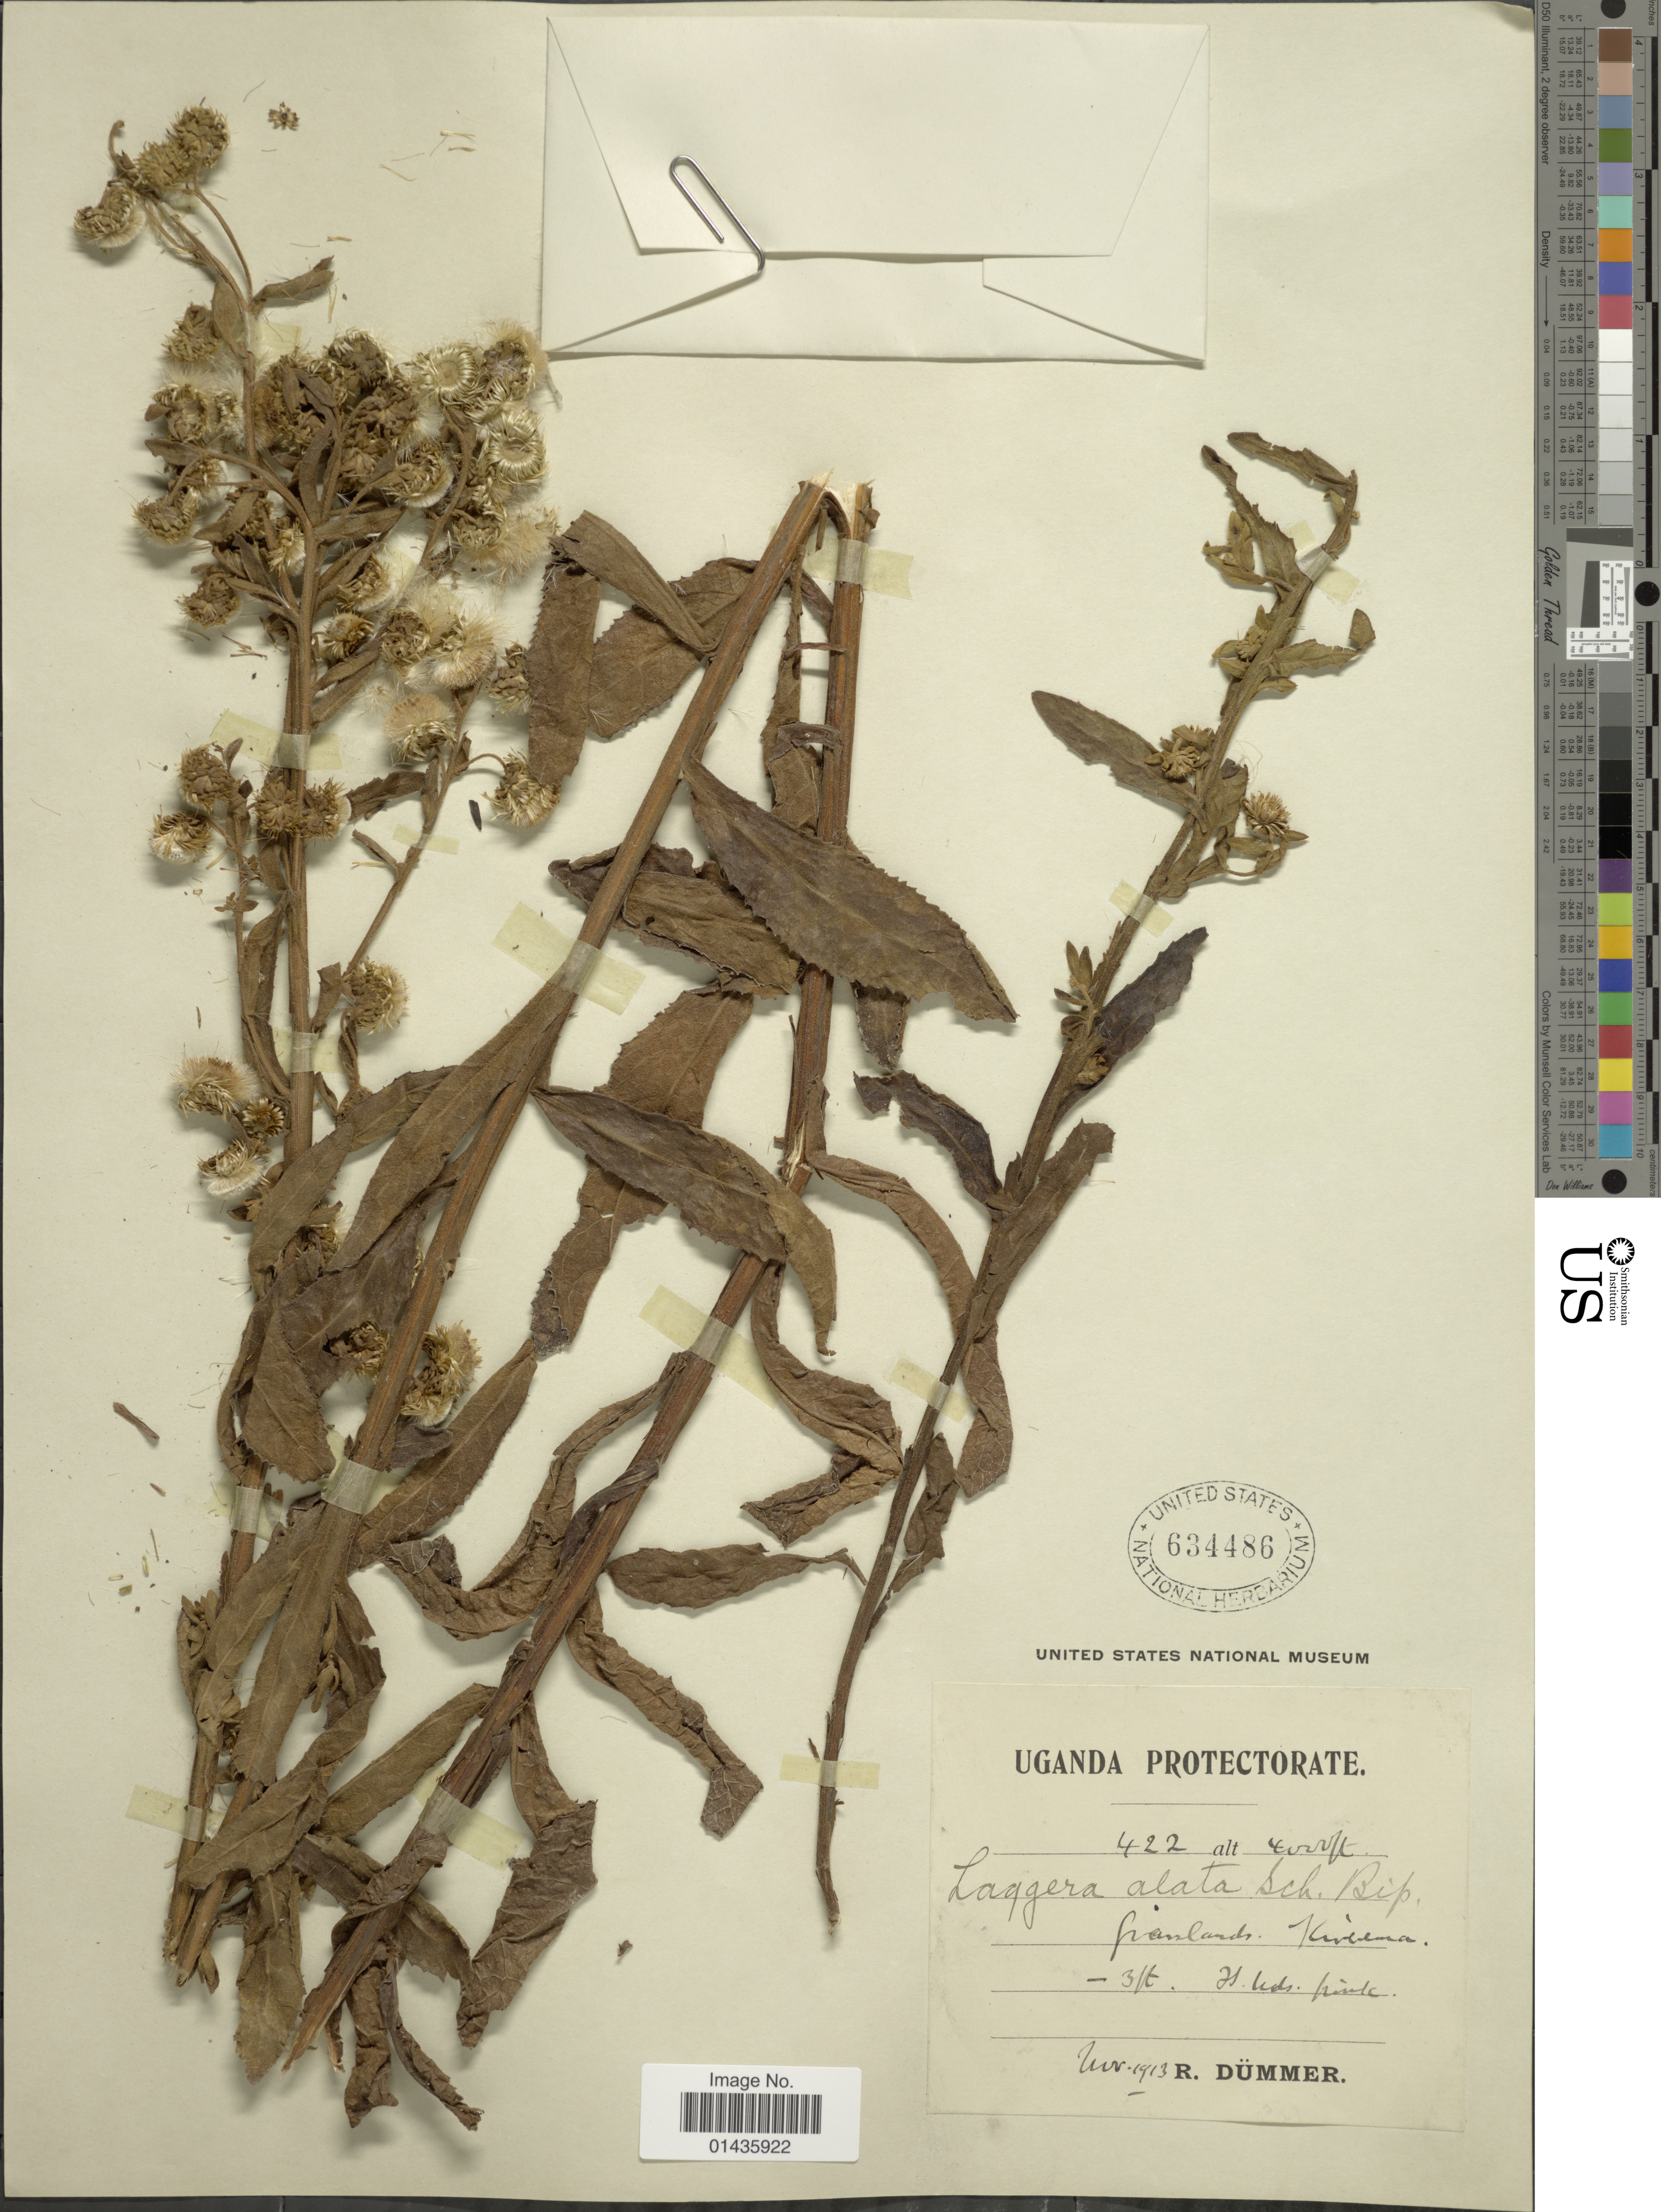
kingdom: Plantae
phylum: Tracheophyta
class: Magnoliopsida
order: Asterales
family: Asteraceae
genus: Laggera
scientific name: Laggera alata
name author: Sch. Bip.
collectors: R. A. Dümmer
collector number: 422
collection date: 1913-11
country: Uganda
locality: Kirerema.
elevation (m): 1219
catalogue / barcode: US 634486